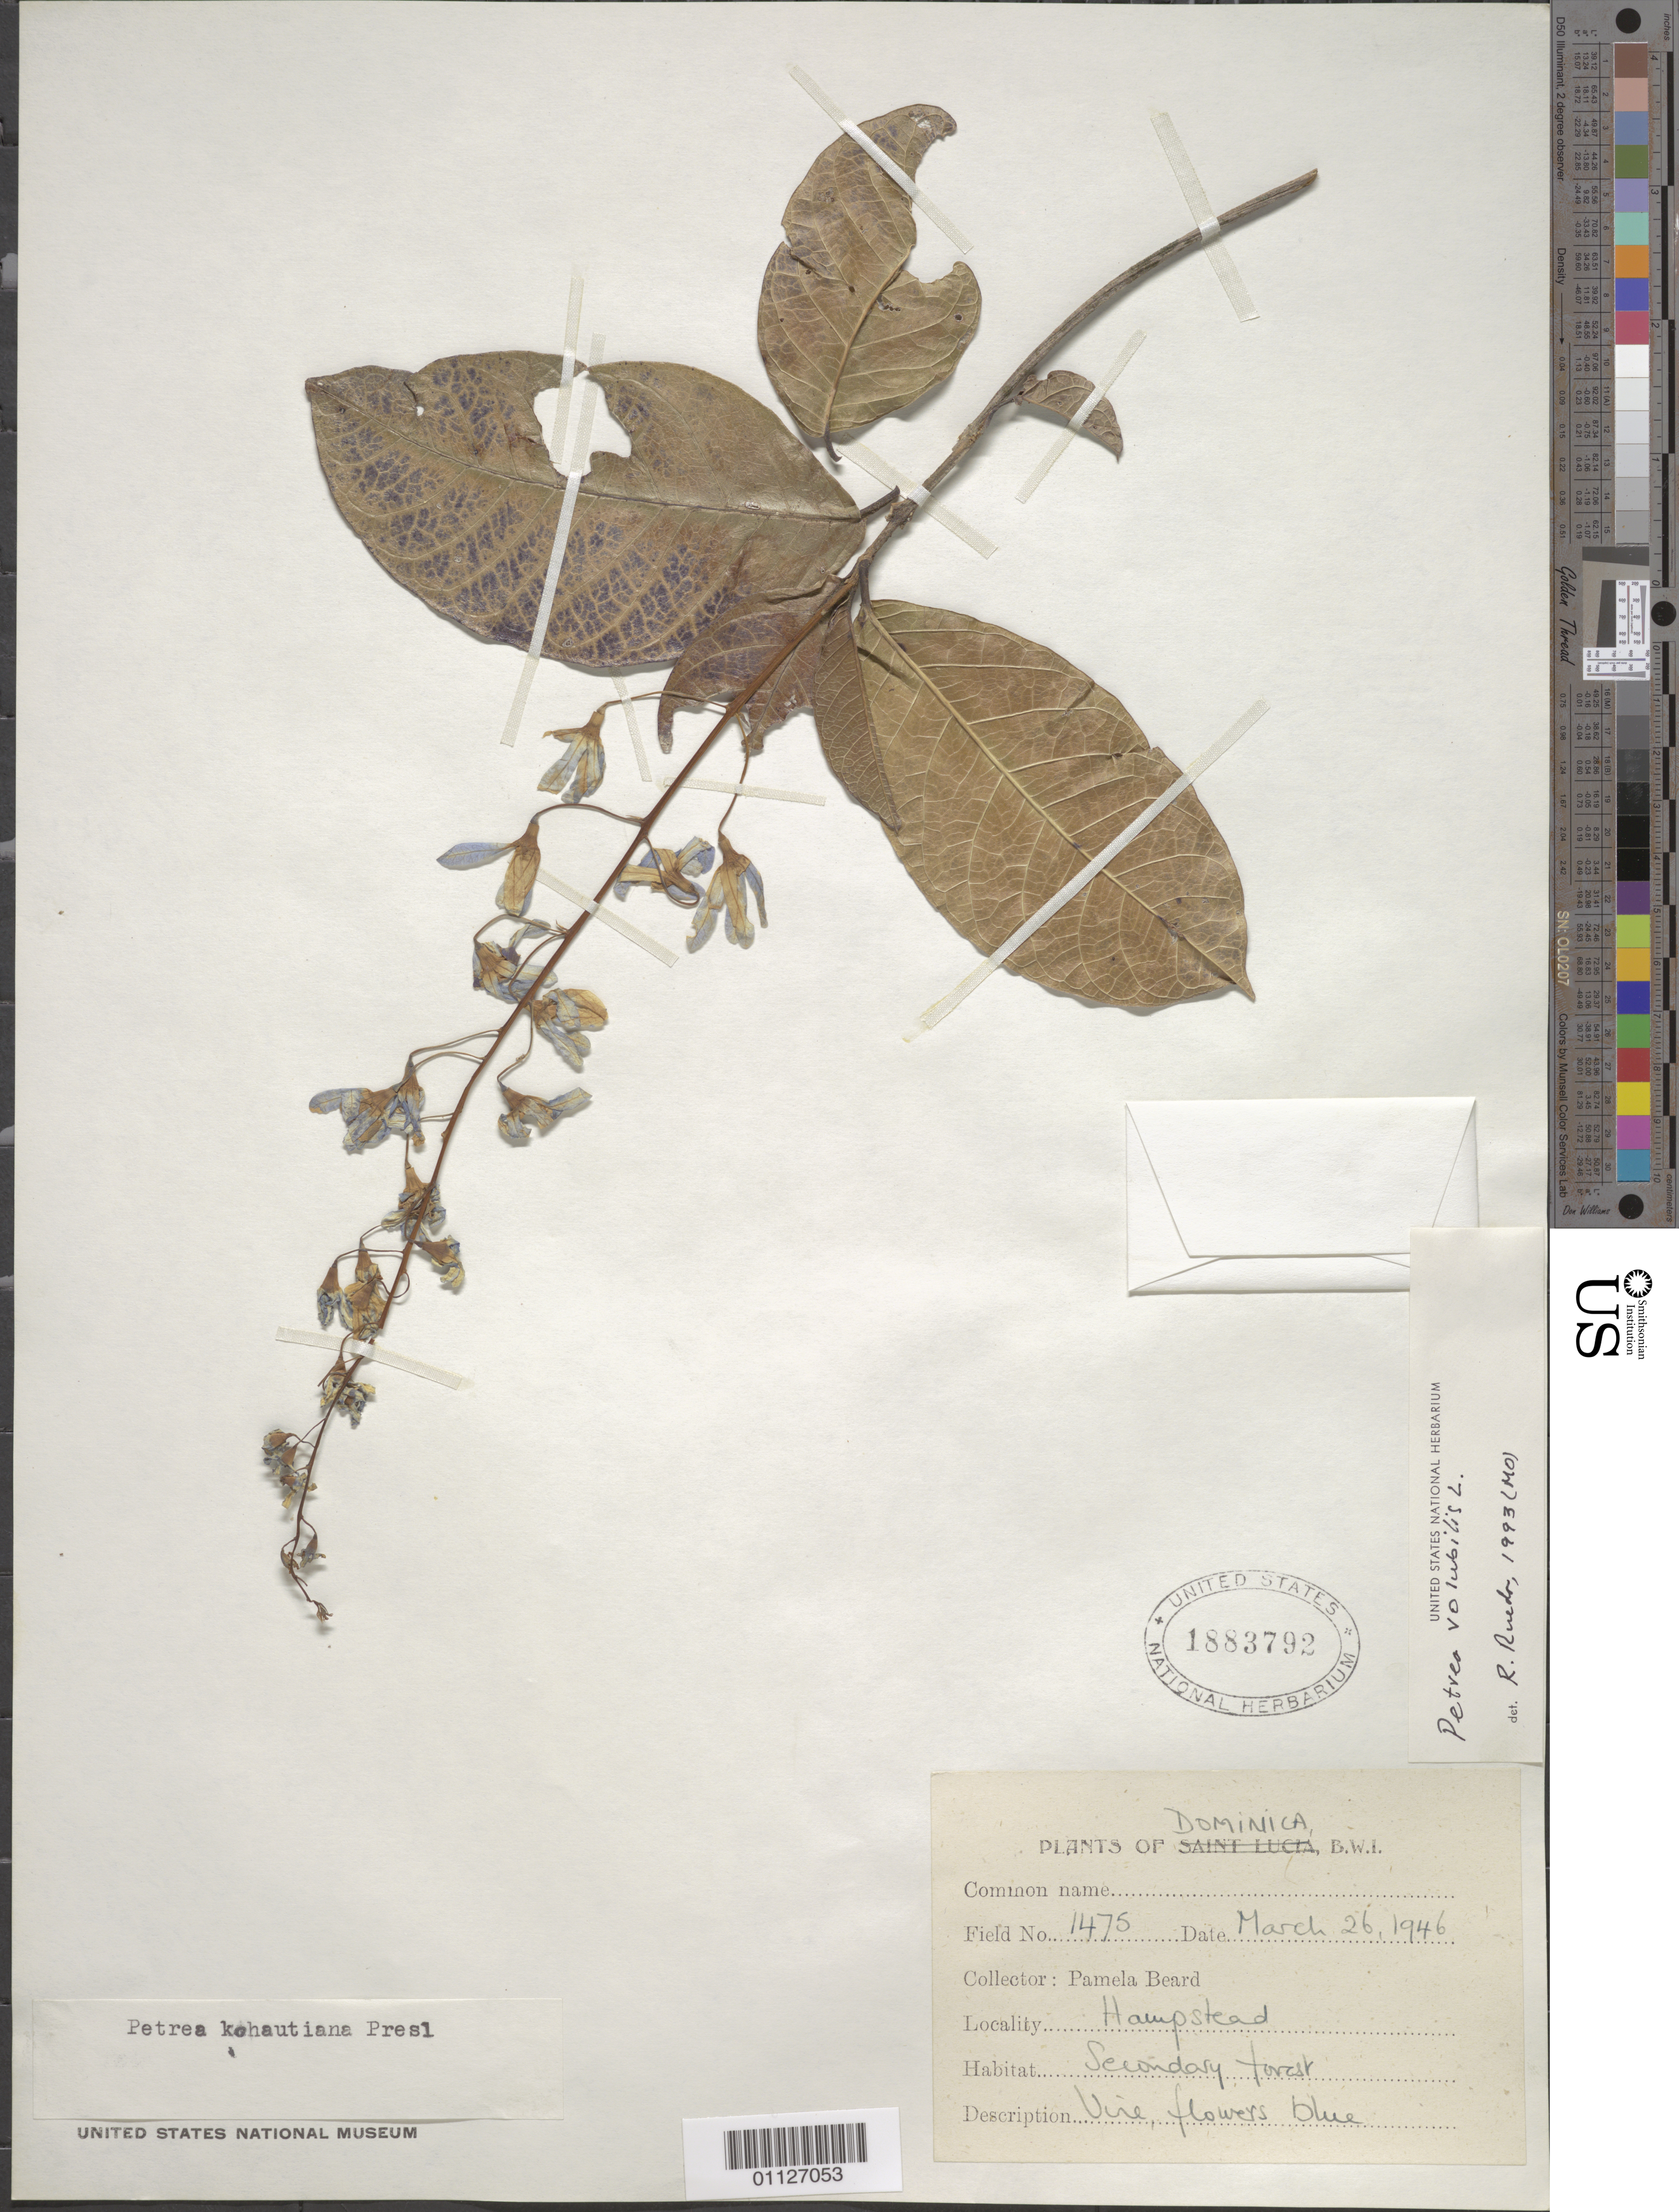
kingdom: Plantae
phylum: Tracheophyta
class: Magnoliopsida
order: Lamiales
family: Verbenaceae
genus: Petrea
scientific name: Petrea volubilis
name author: L.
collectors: P. Beard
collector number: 1475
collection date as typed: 26 Mar 1946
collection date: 1946-03-26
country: Dominica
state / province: St. Andrew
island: Dominica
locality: Hampstead, secondary forest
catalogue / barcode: US 1883792